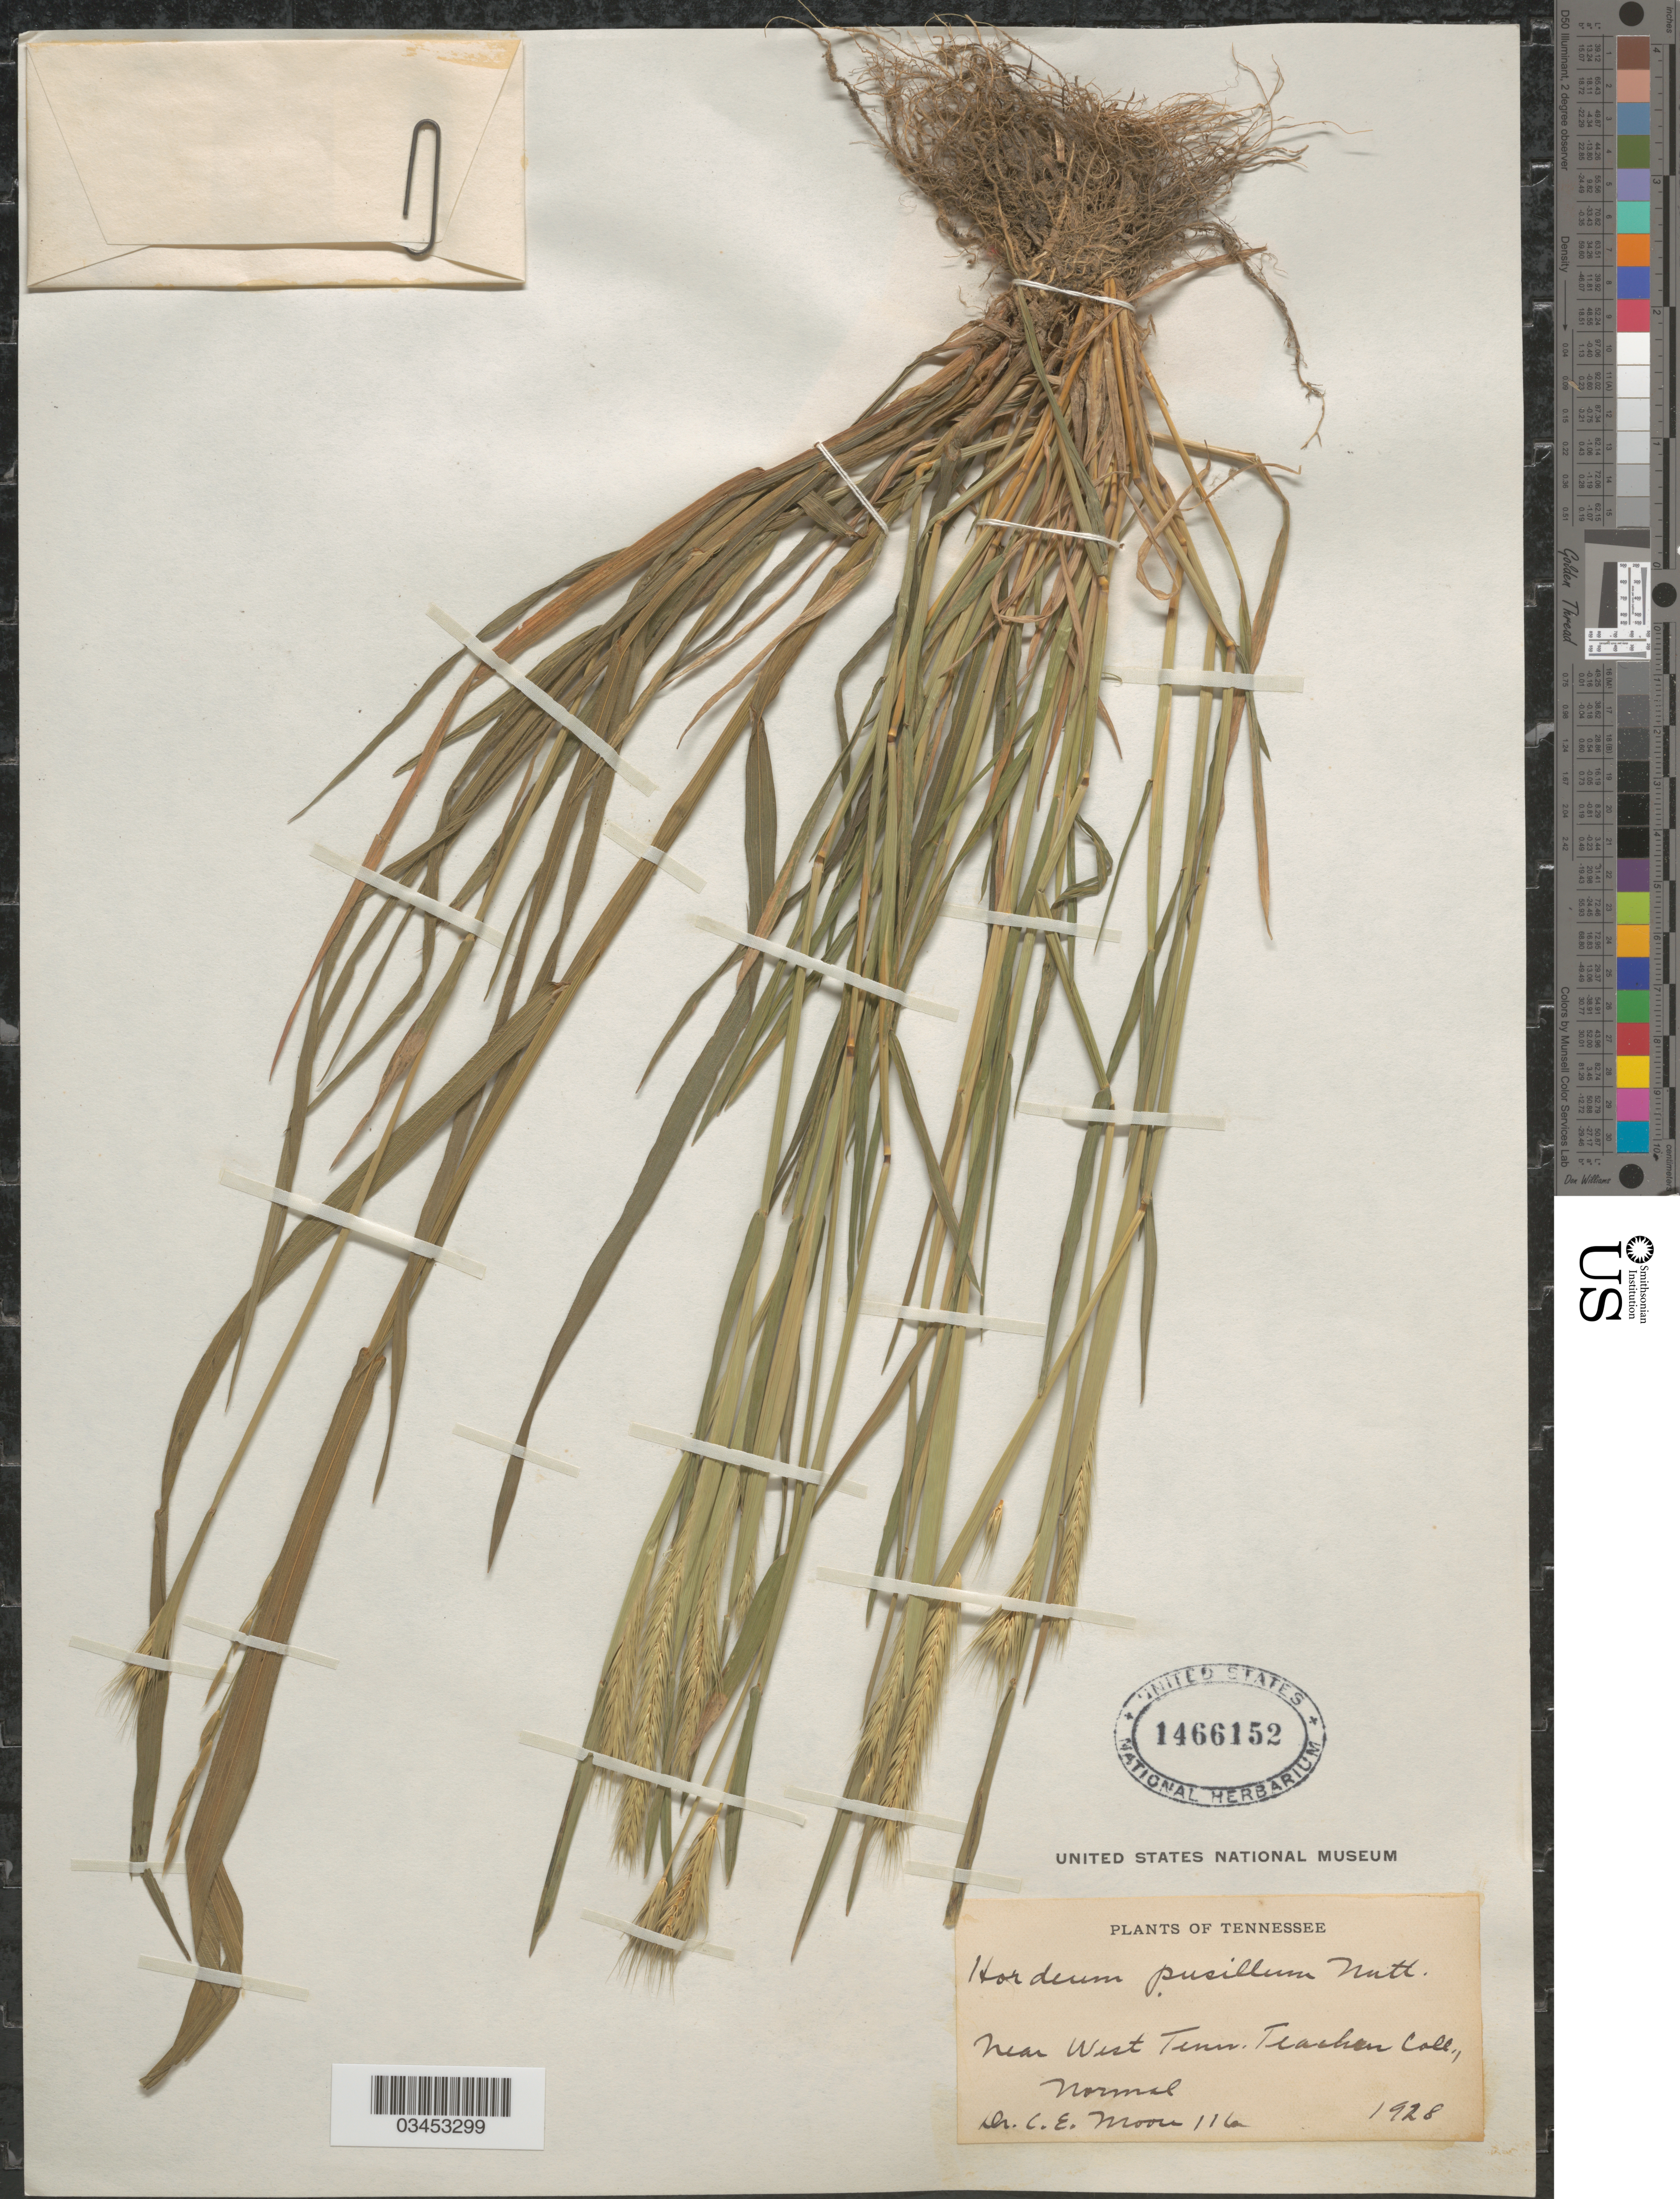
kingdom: Plantae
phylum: Tracheophyta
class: Liliopsida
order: Poales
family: Poaceae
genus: Hordeum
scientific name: Hordeum pusillum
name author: Nutt.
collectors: C. Moore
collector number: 116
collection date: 1928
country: United States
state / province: Tennessee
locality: Near West Tenn. Teachers Coll., Normal.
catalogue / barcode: US 1466152